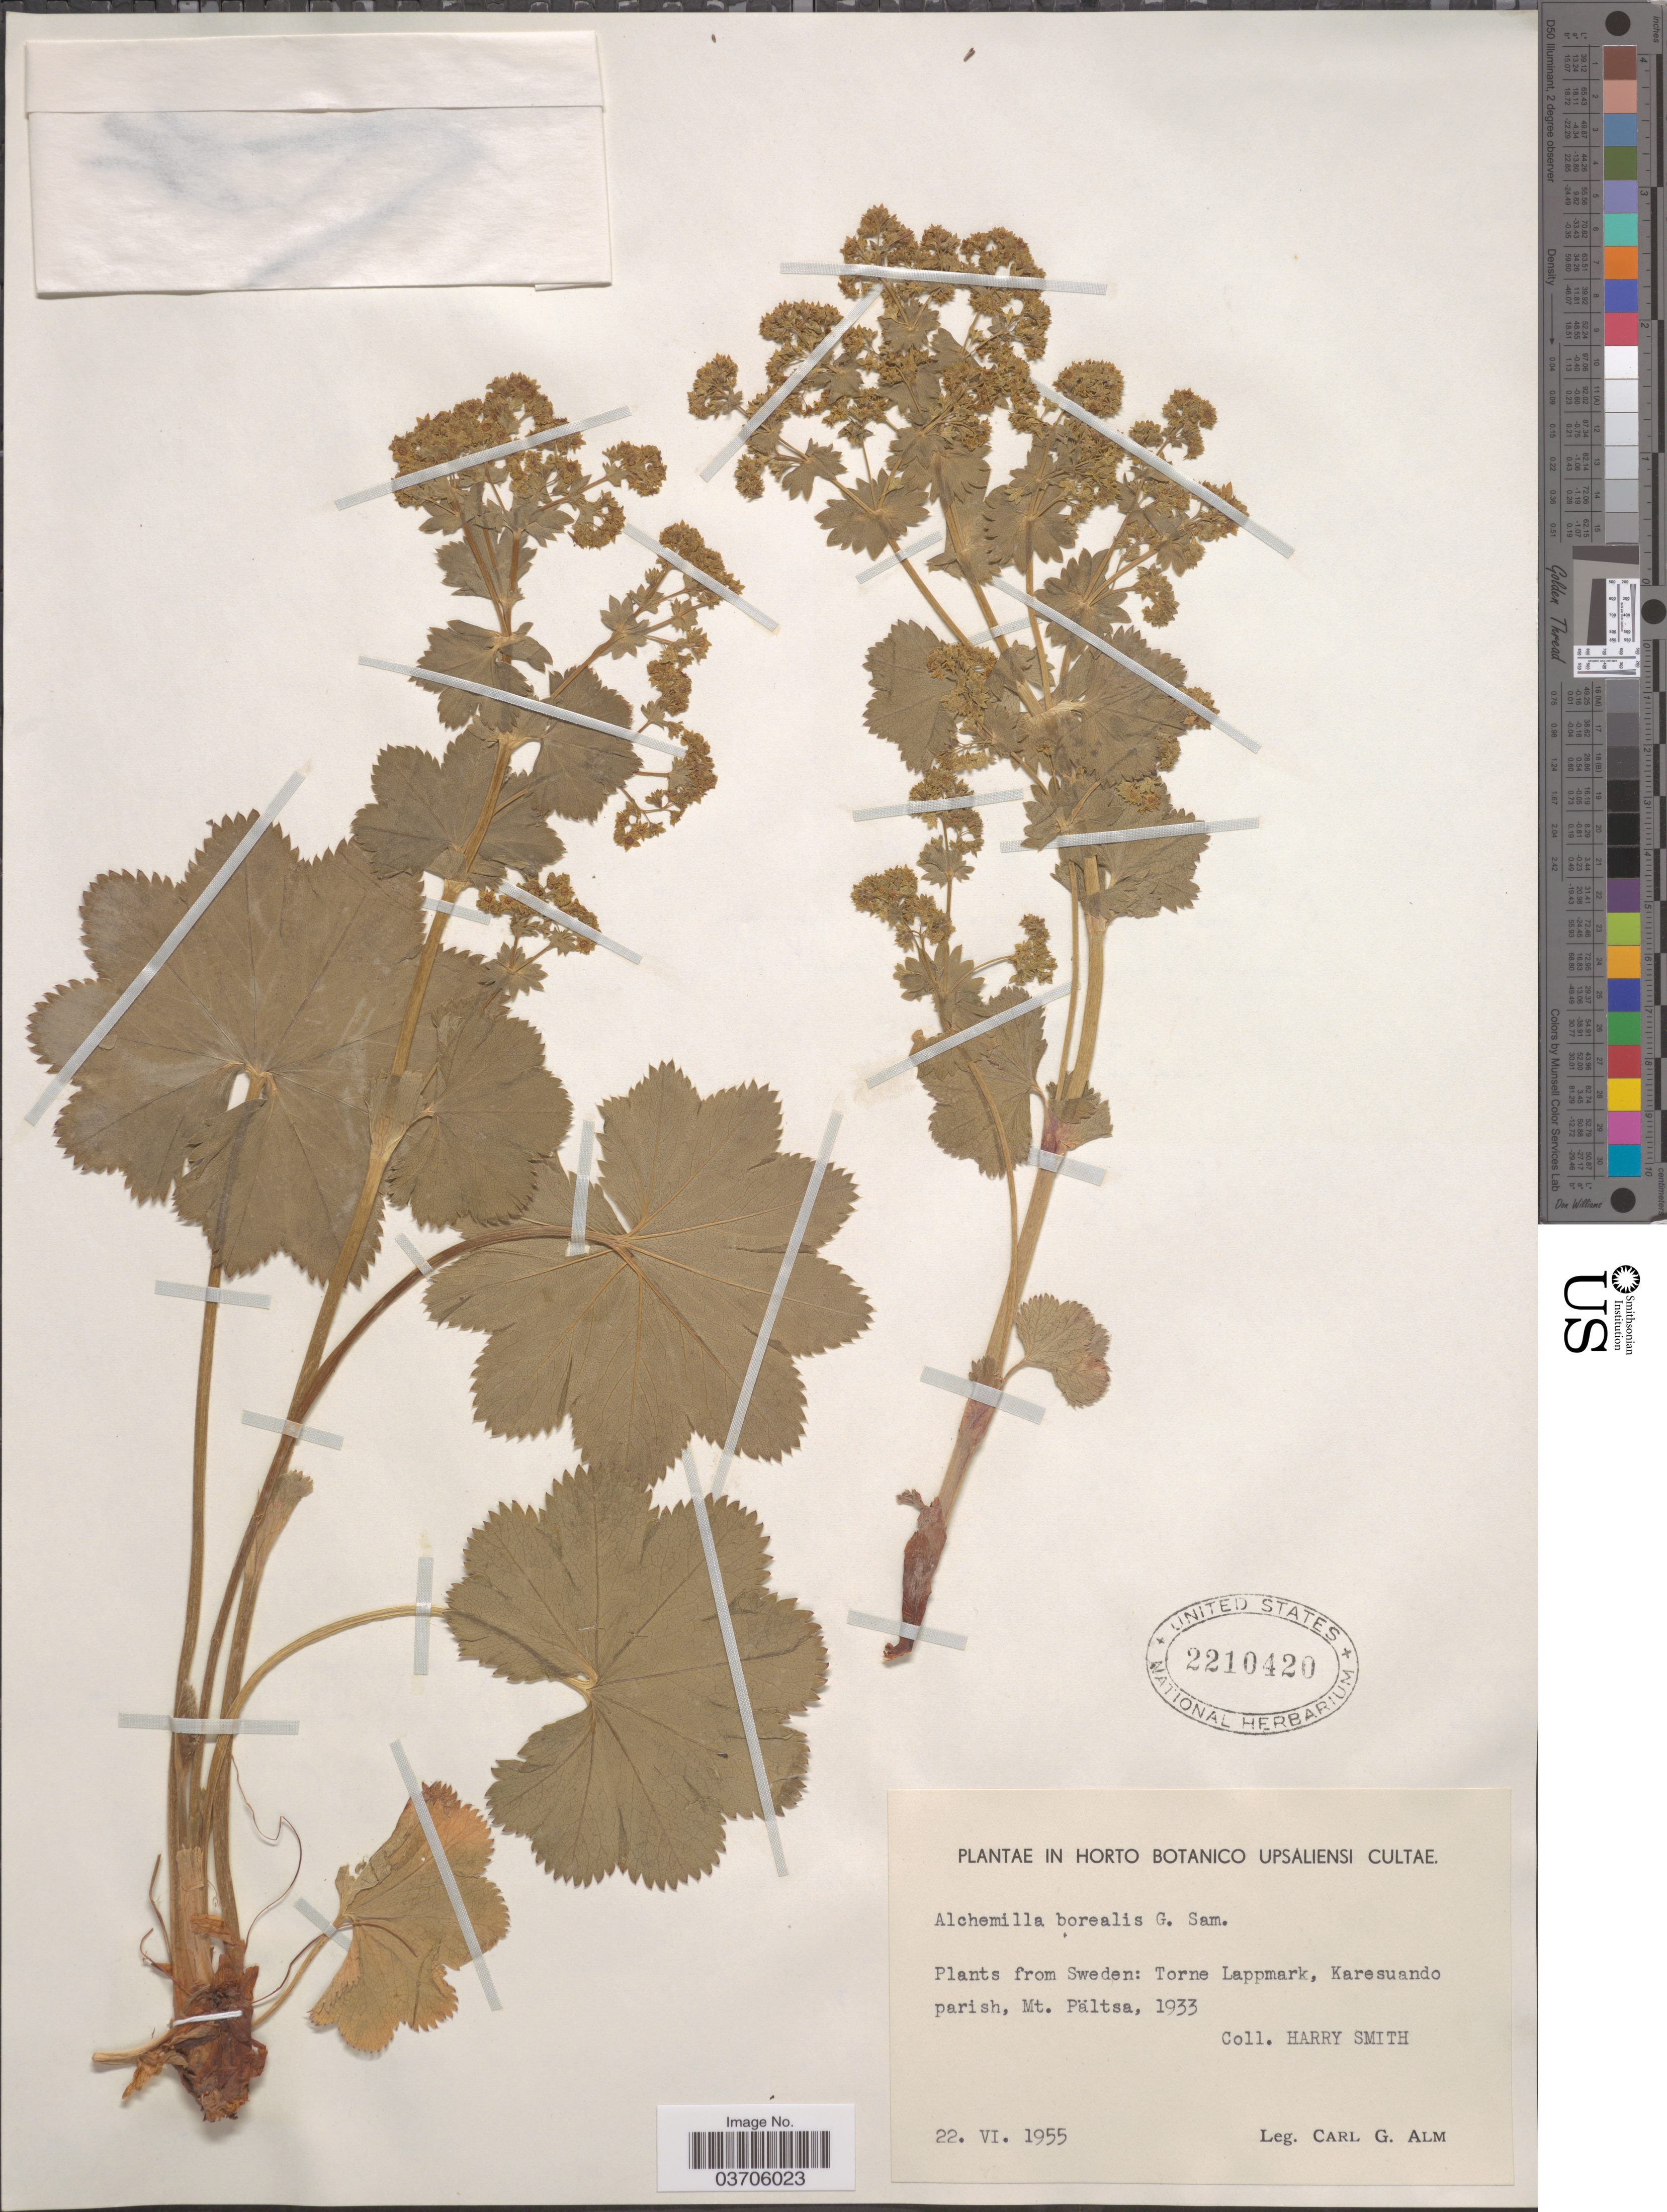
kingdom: Plantae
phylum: Tracheophyta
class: Magnoliopsida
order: Rosales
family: Rosaceae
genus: Alchemilla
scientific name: Alchemilla borealis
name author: Sam. ex Juz.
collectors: C. G. Alm & H. Smith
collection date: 1955-06-22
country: Sweden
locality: In Horto Botanico Upsaliensi. torne Lappmark, Karesuando parish, Mt. Pältsa.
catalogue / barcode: US 2210420